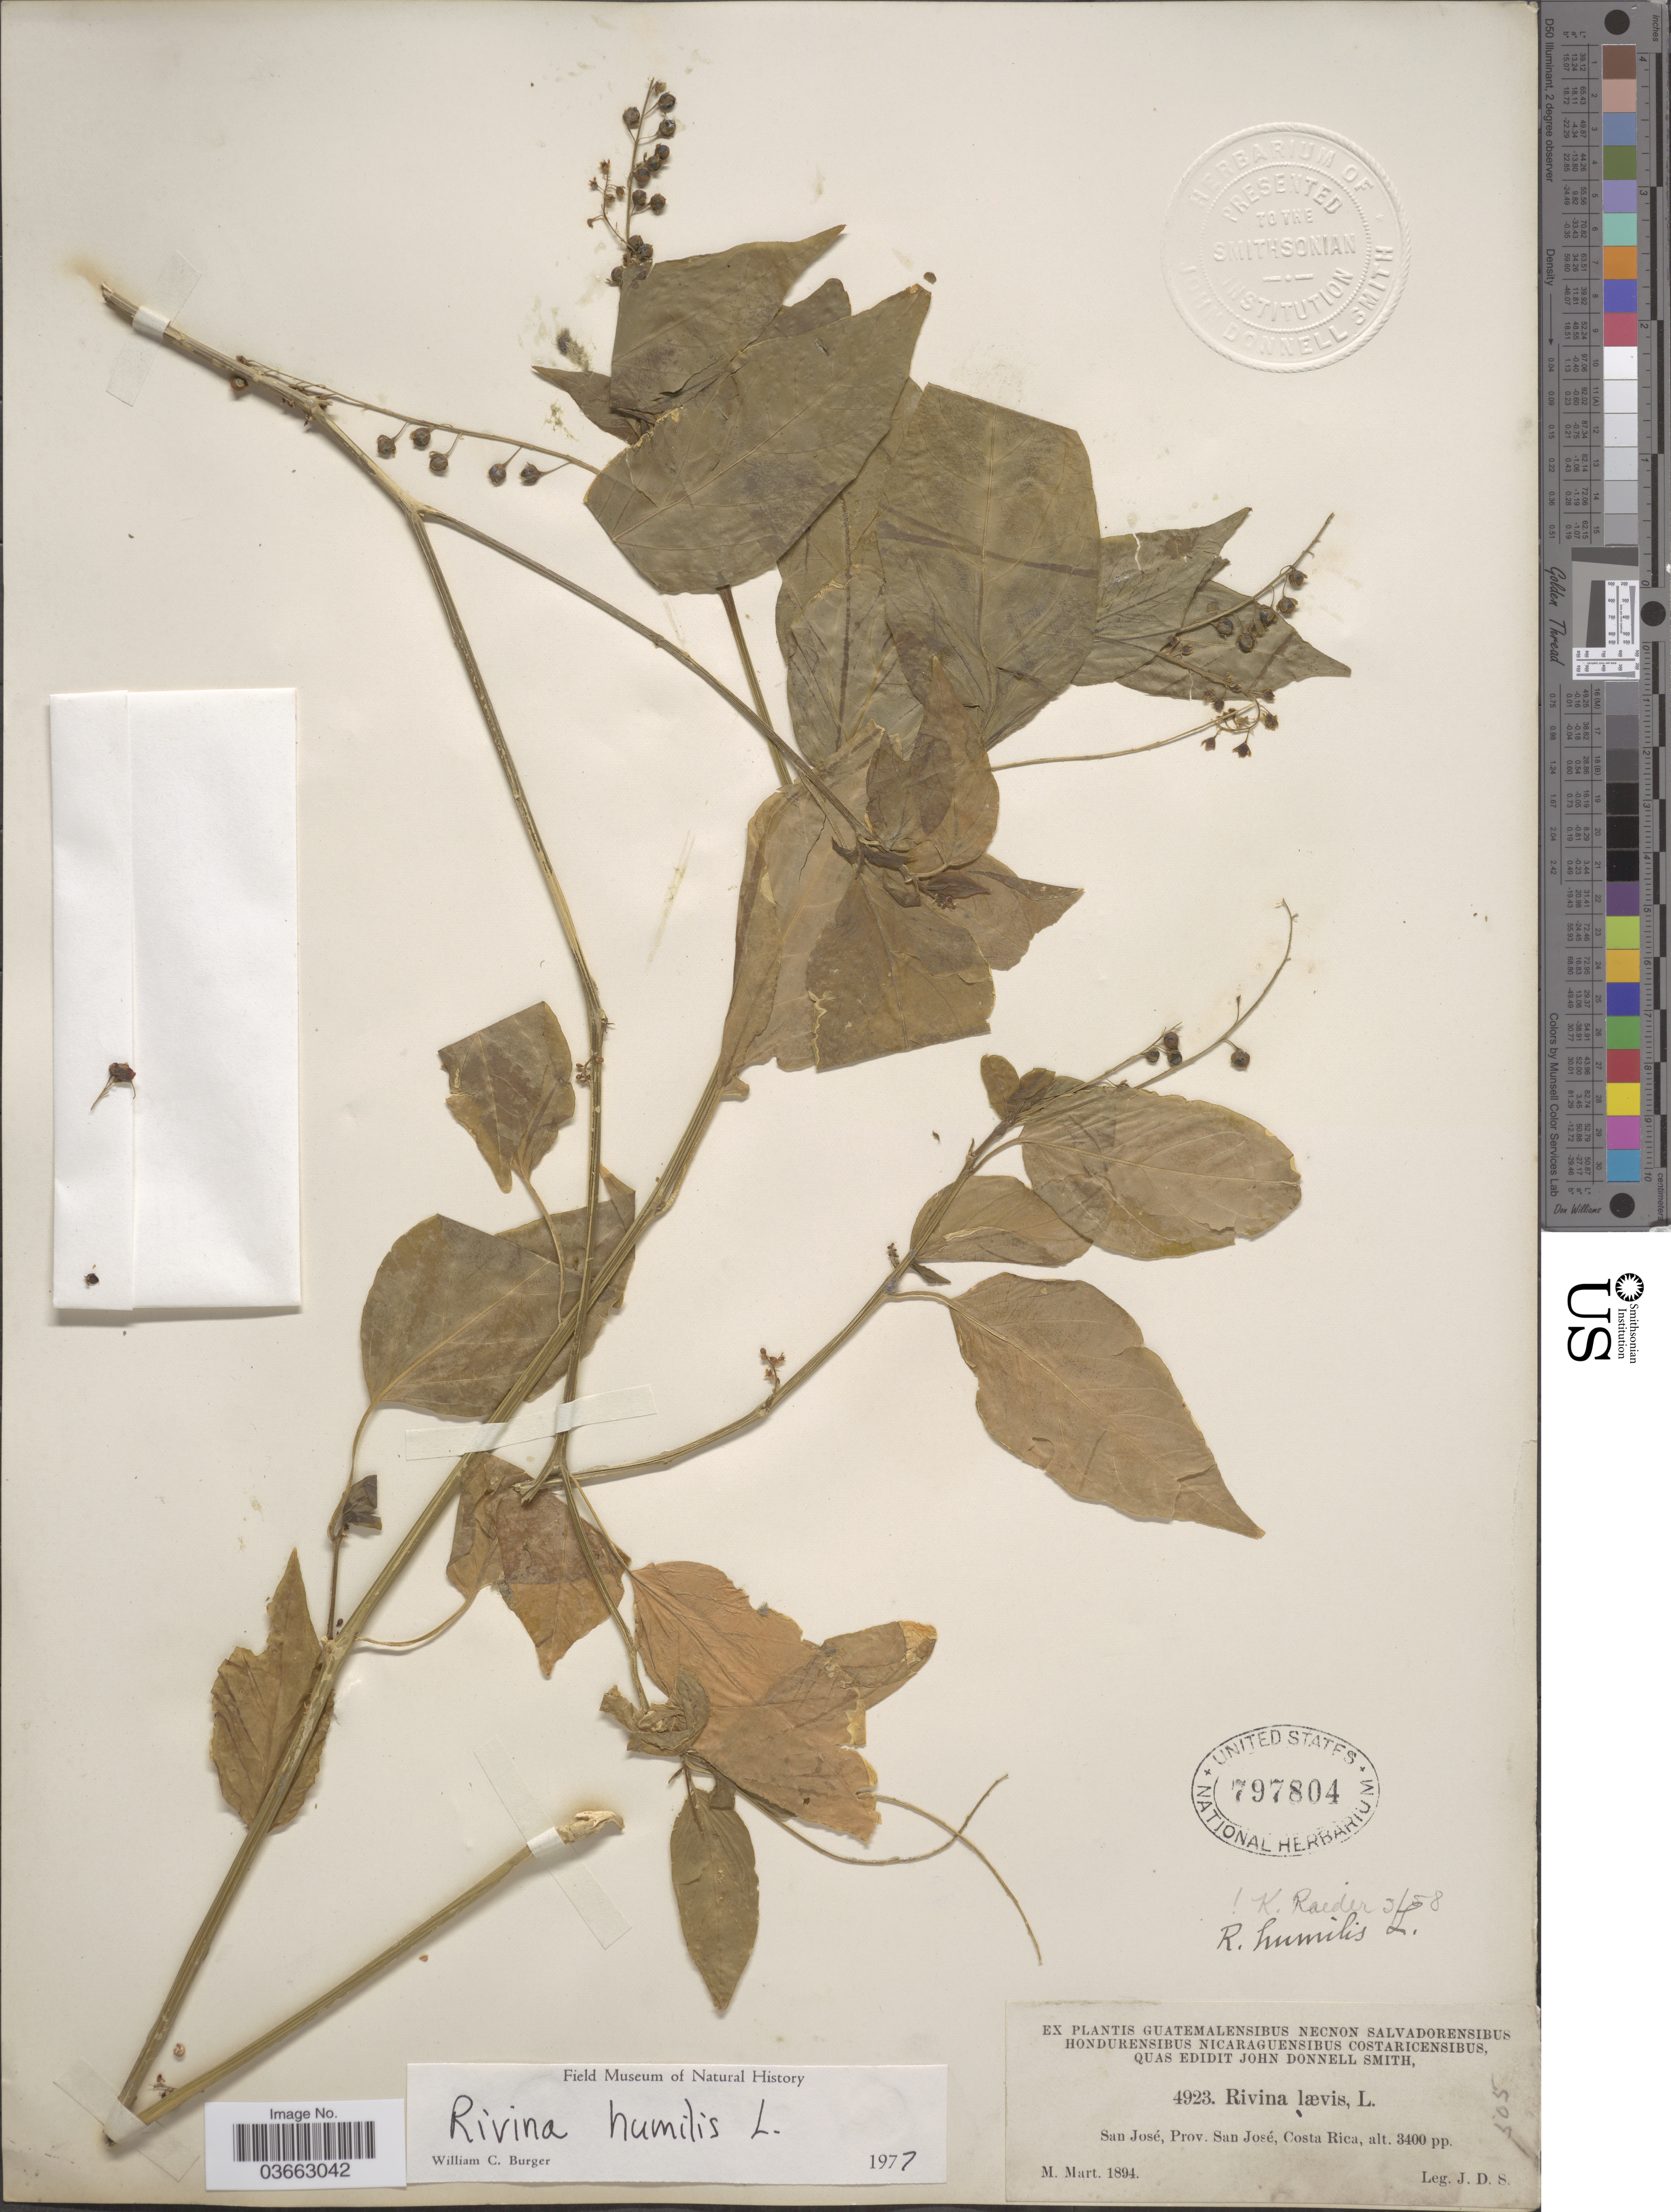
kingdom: Plantae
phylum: Tracheophyta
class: Magnoliopsida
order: Caryophyllales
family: Phytolaccaceae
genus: Rivina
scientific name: Rivina humilis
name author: L.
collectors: J. Donnell Smith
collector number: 4923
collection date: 1894-03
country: Costa Rica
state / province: San José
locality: Prov. San José.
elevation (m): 1036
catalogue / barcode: US 797804